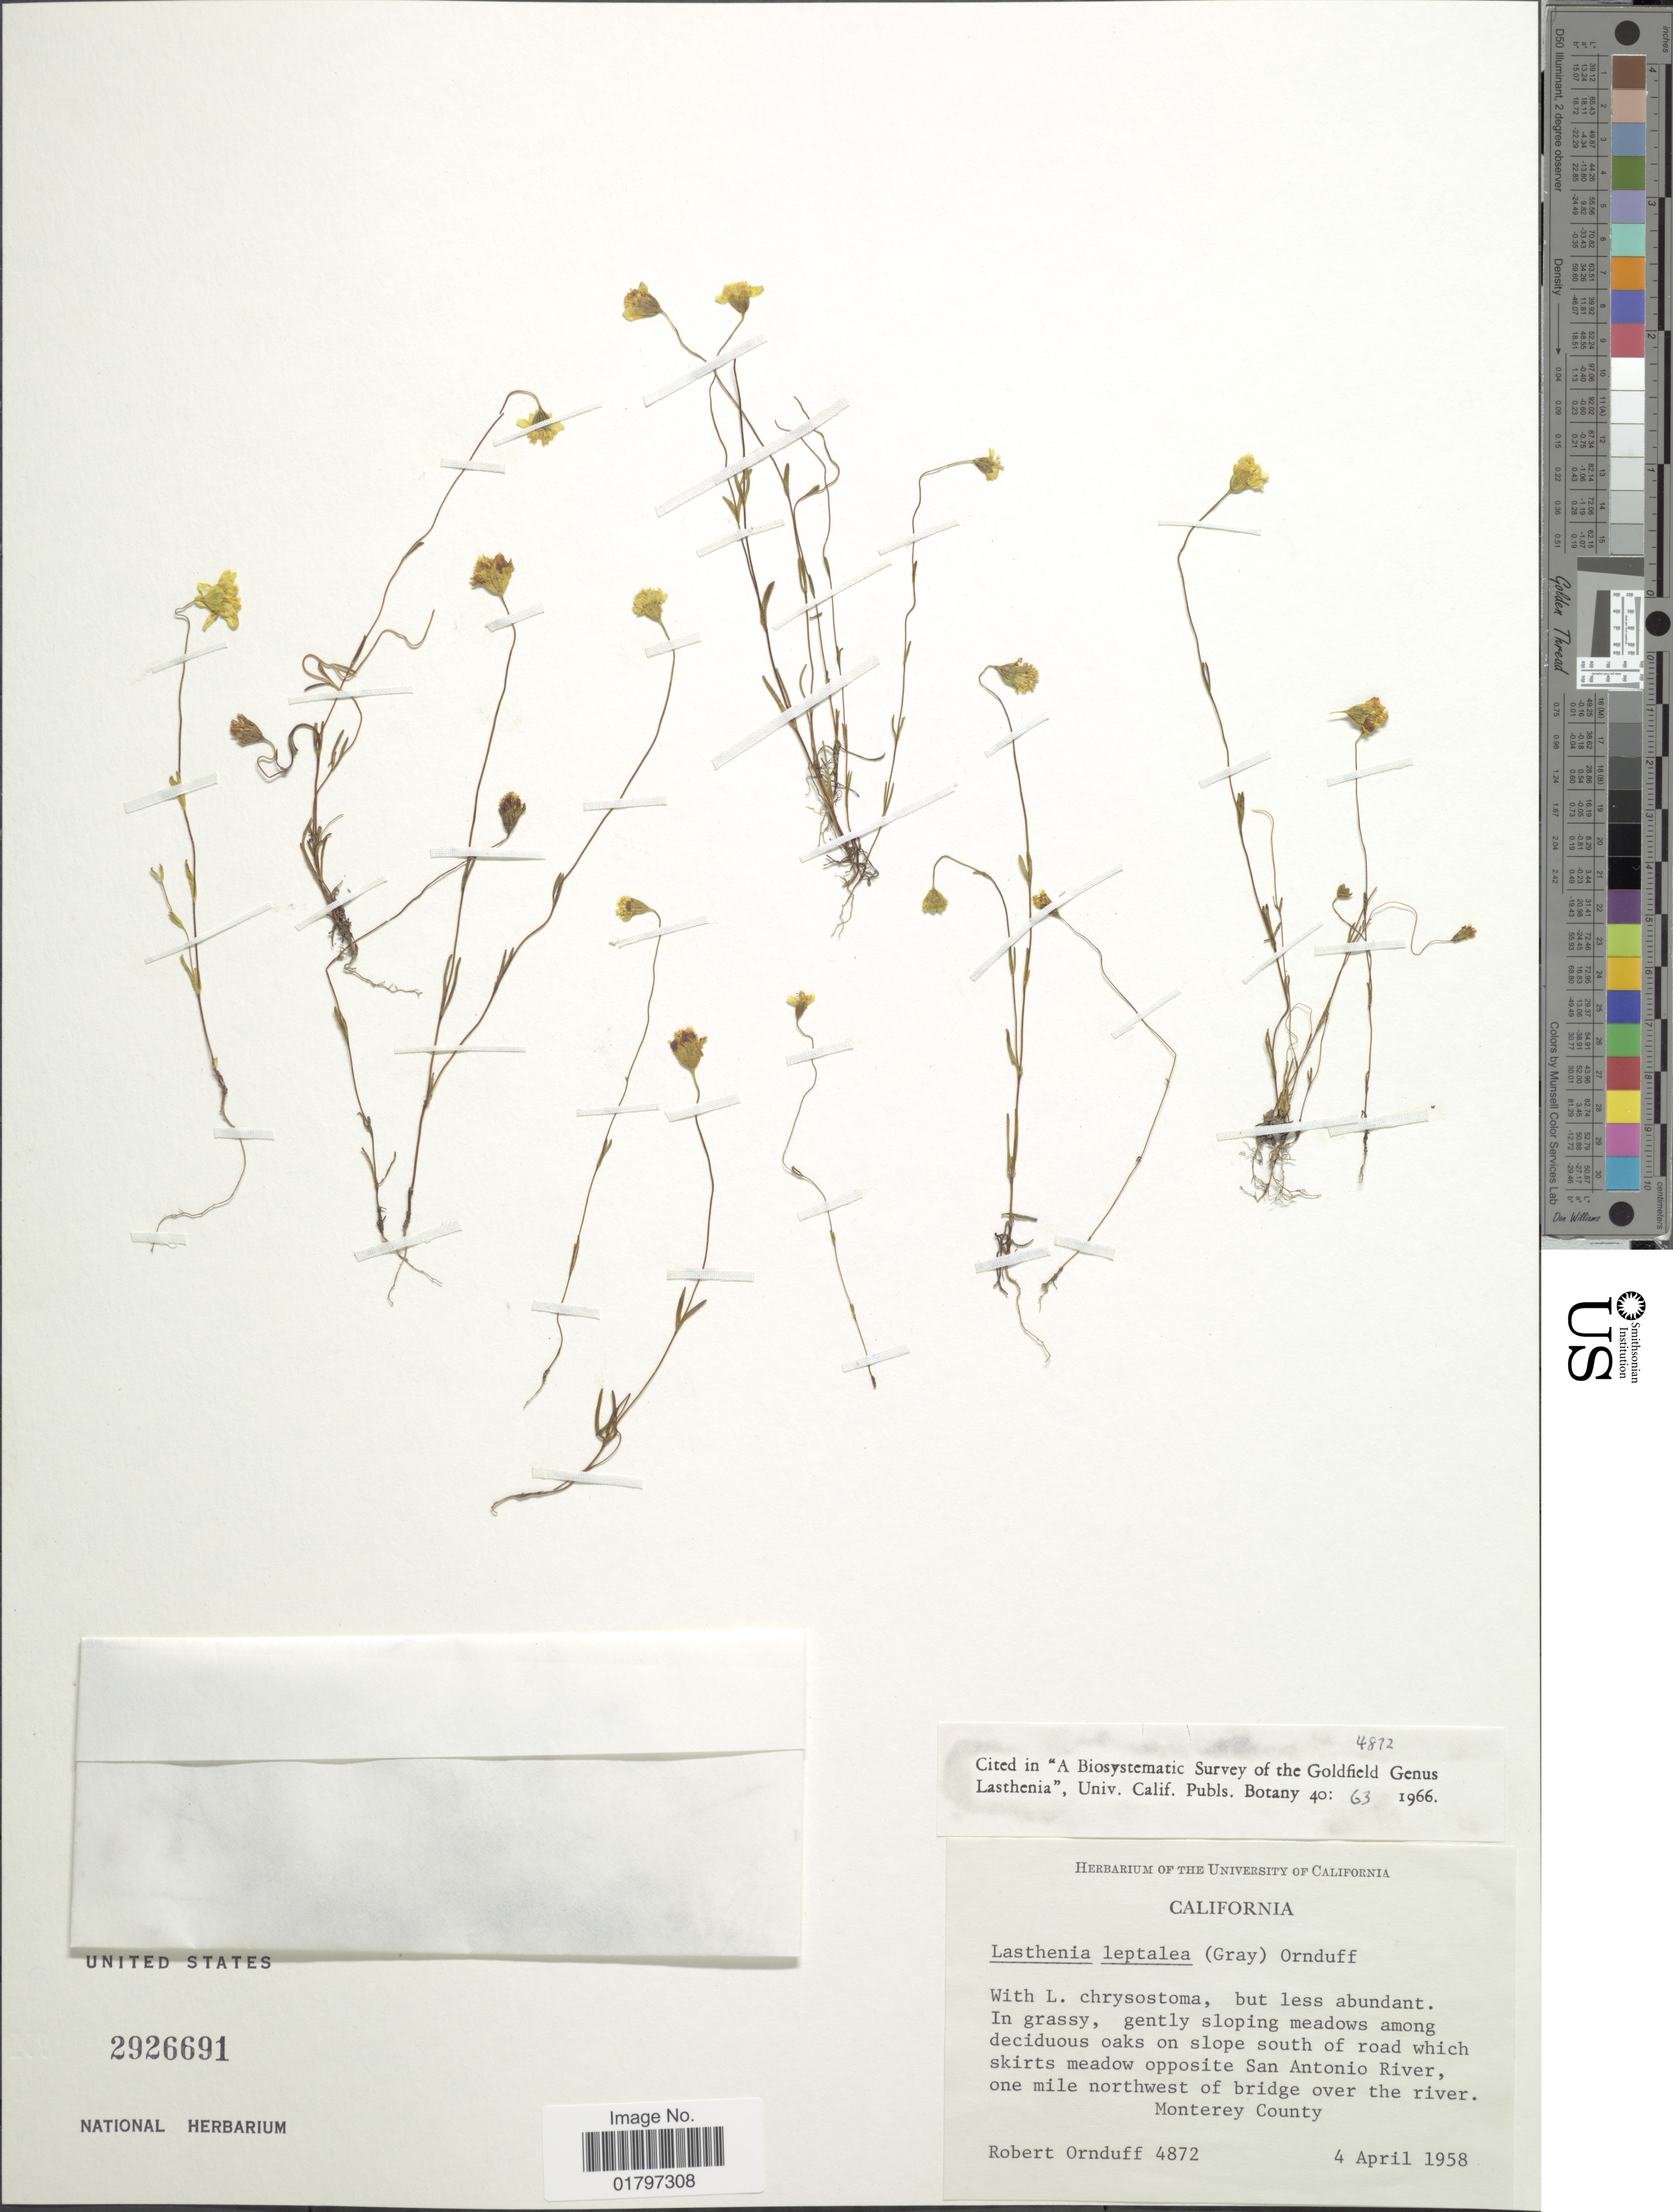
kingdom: Plantae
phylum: Tracheophyta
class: Magnoliopsida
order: Asterales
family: Asteraceae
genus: Lasthenia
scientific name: Lasthenia leptalea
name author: (A. Gray) Ornduff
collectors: R. Ornduff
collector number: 4872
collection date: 1958-04-04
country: United States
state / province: California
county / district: Monterey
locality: Gently sloping meadows among deciduous oaks on slope south of road which skirts meadow opposite San Antonio River, one mile northwest of bridge over the river, Monterey County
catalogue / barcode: US 2926691